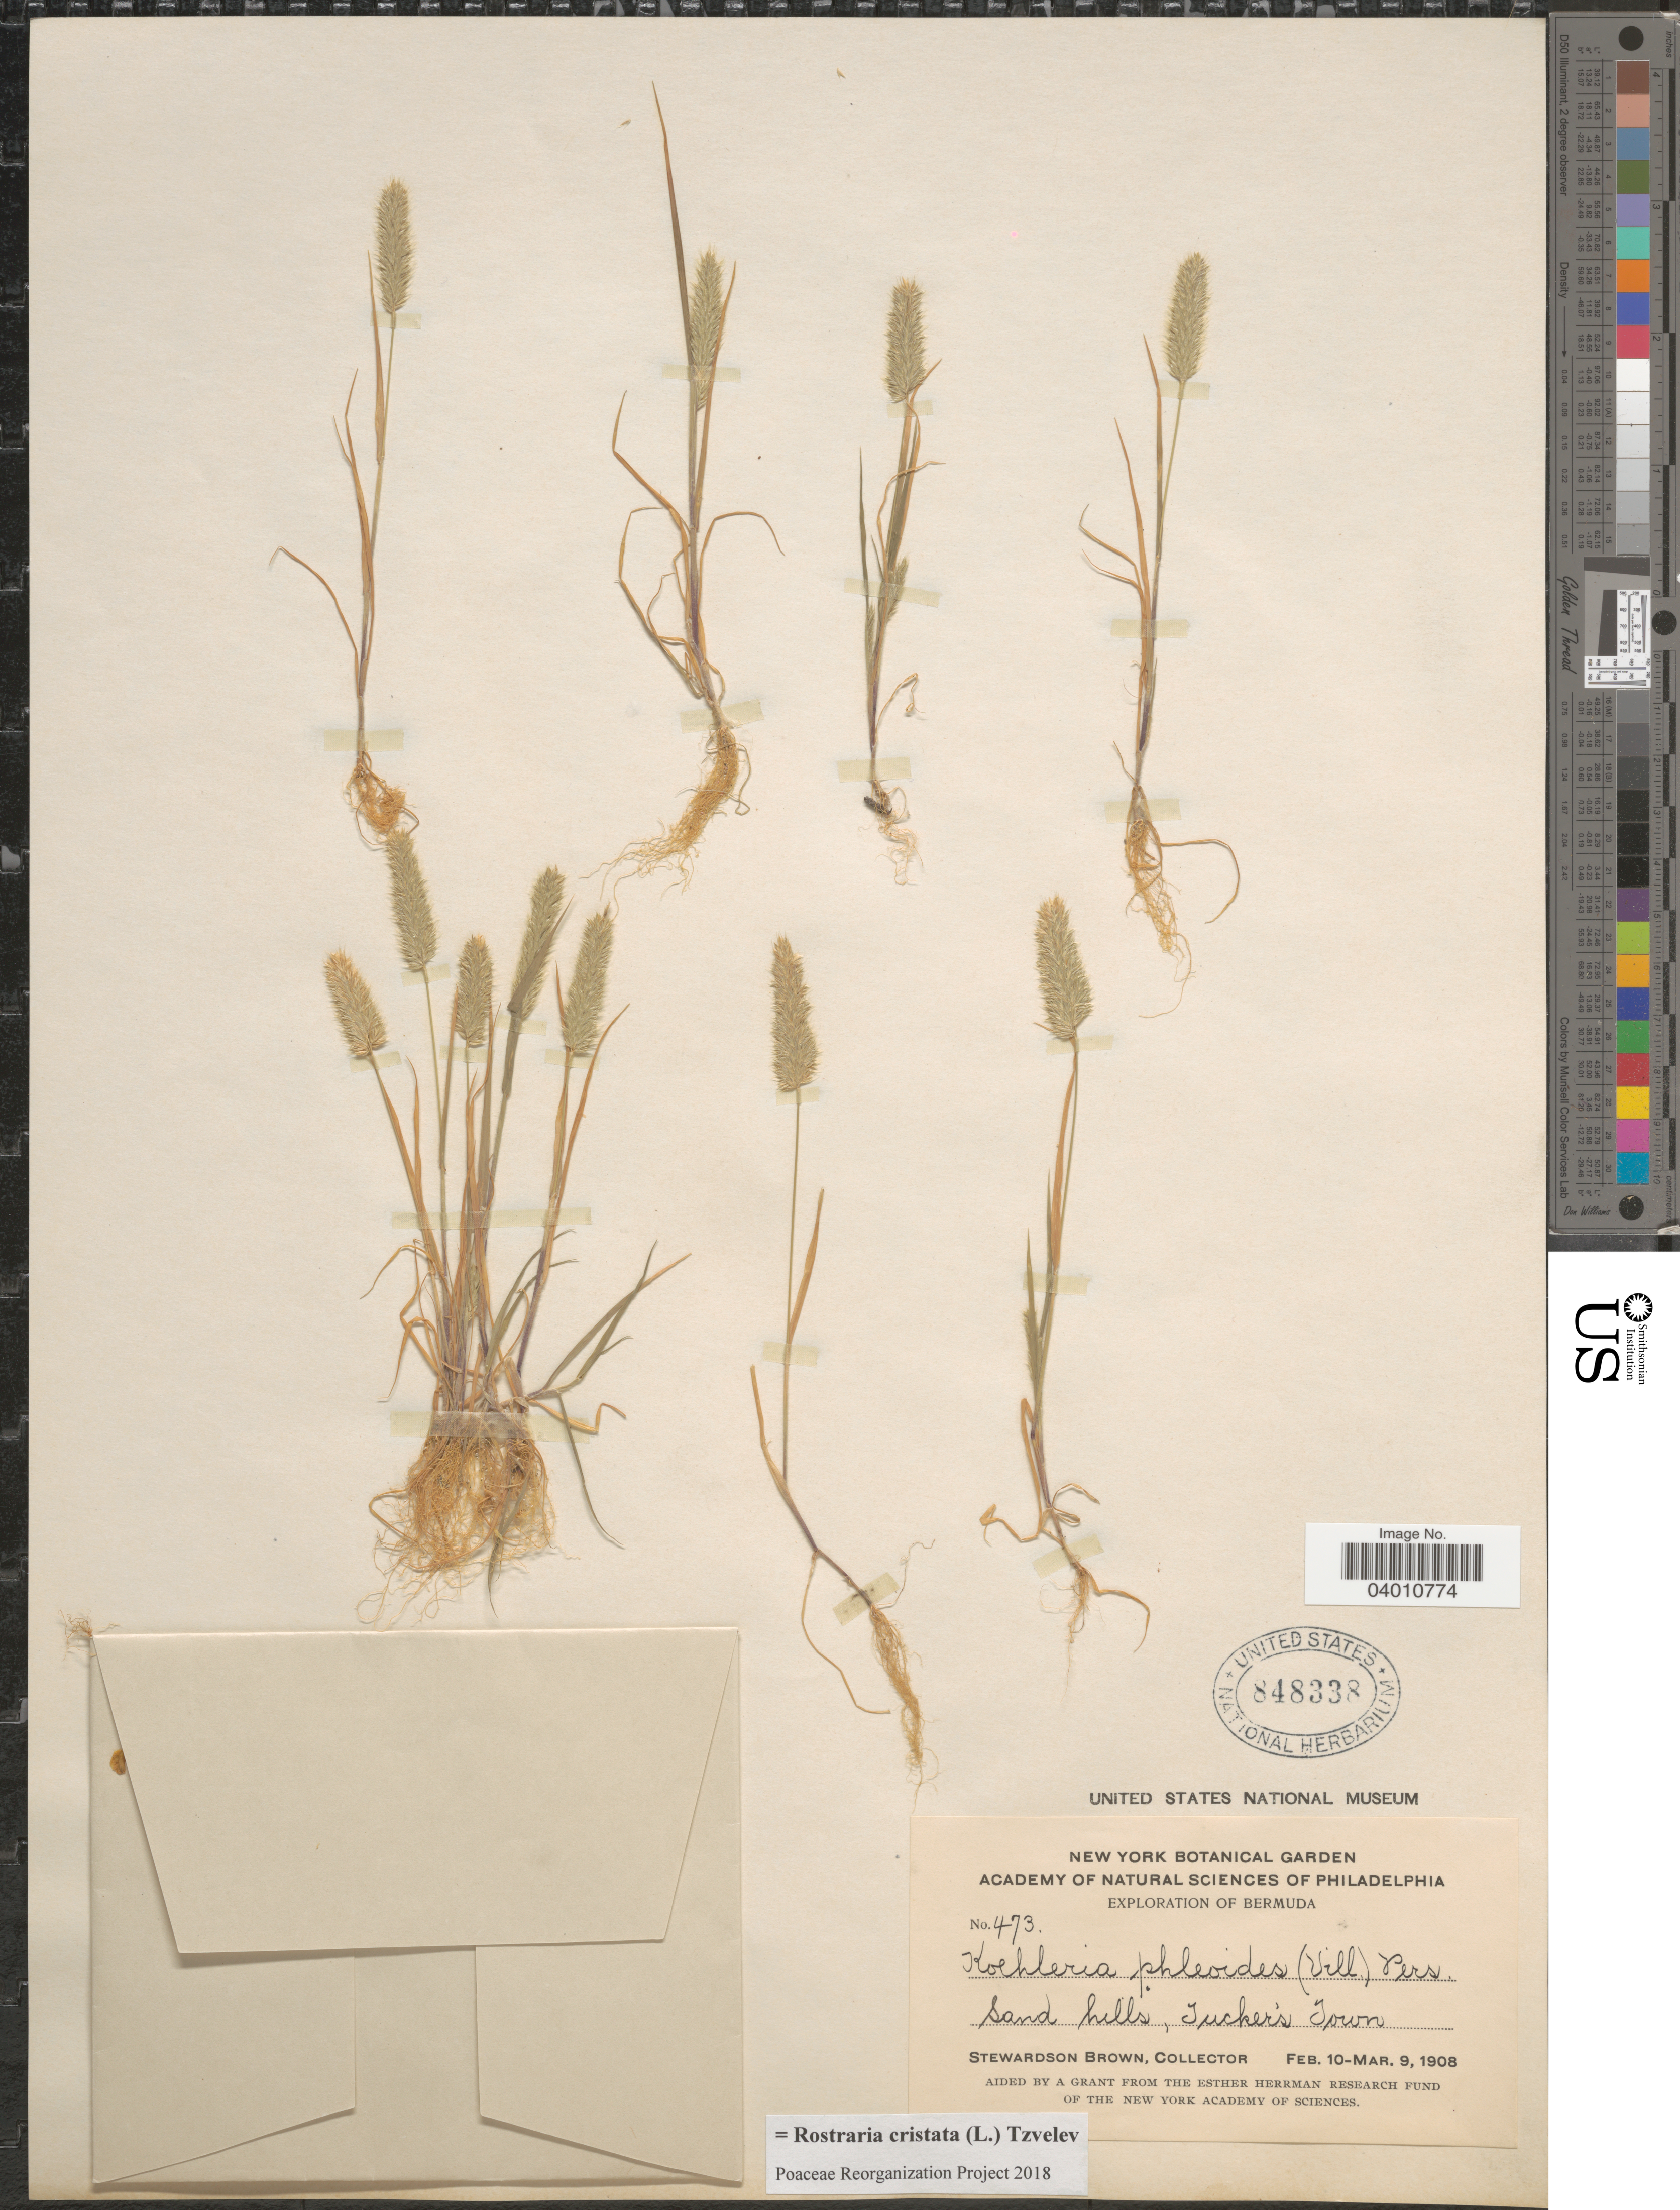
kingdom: Plantae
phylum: Tracheophyta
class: Liliopsida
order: Poales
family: Poaceae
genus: Rostraria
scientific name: Rostraria cristata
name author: (L.) Tzvelev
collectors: S. Brown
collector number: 473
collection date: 1908-02-10/1908-03-09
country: Bermuda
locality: Sand hills, Tucker's Town.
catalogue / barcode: US 848338